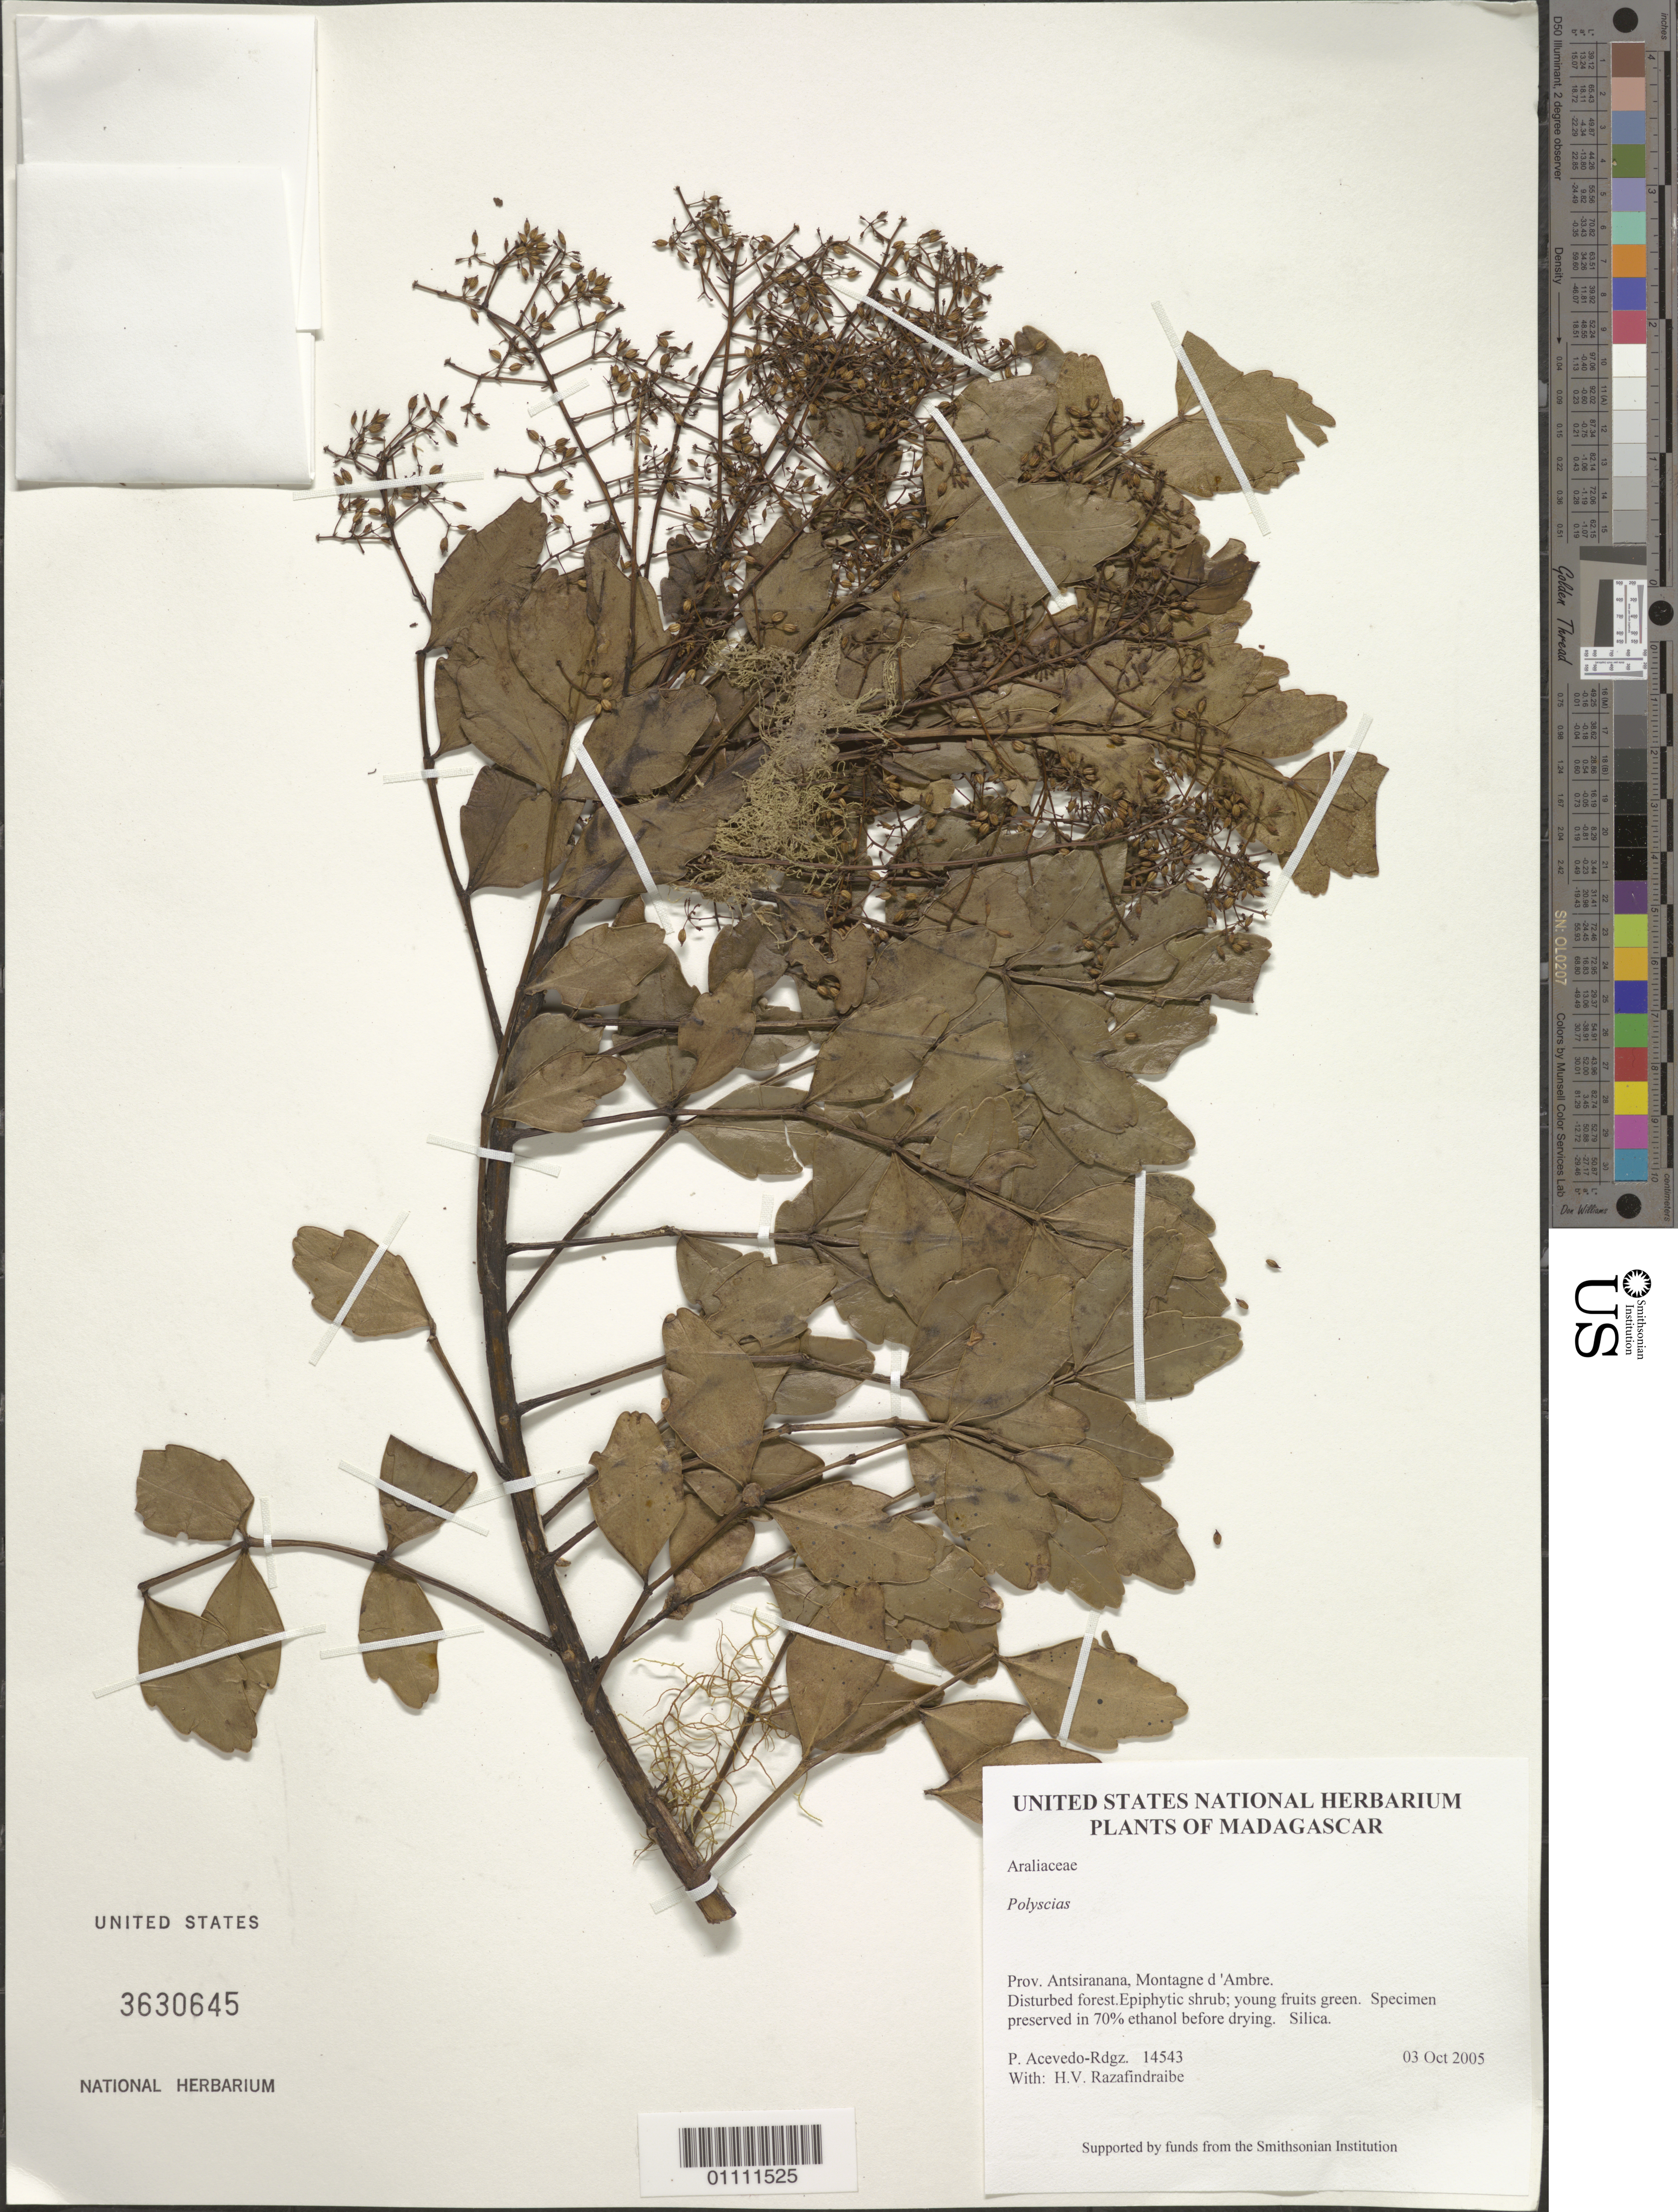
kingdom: Plantae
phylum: Tracheophyta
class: Magnoliopsida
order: Apiales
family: Araliaceae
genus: Polyscias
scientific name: Polyscias sp.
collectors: P. Acevedo-Rodr. & H. Razafindraibe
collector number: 14543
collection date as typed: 03 Oct 2005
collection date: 2005-10-03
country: Madagascar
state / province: Diana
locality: Prov. Antsiranana, Montagne d 'Ambre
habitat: Disturbed forest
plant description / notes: US, MO, K, P, NY, B, L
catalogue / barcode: US 3630645